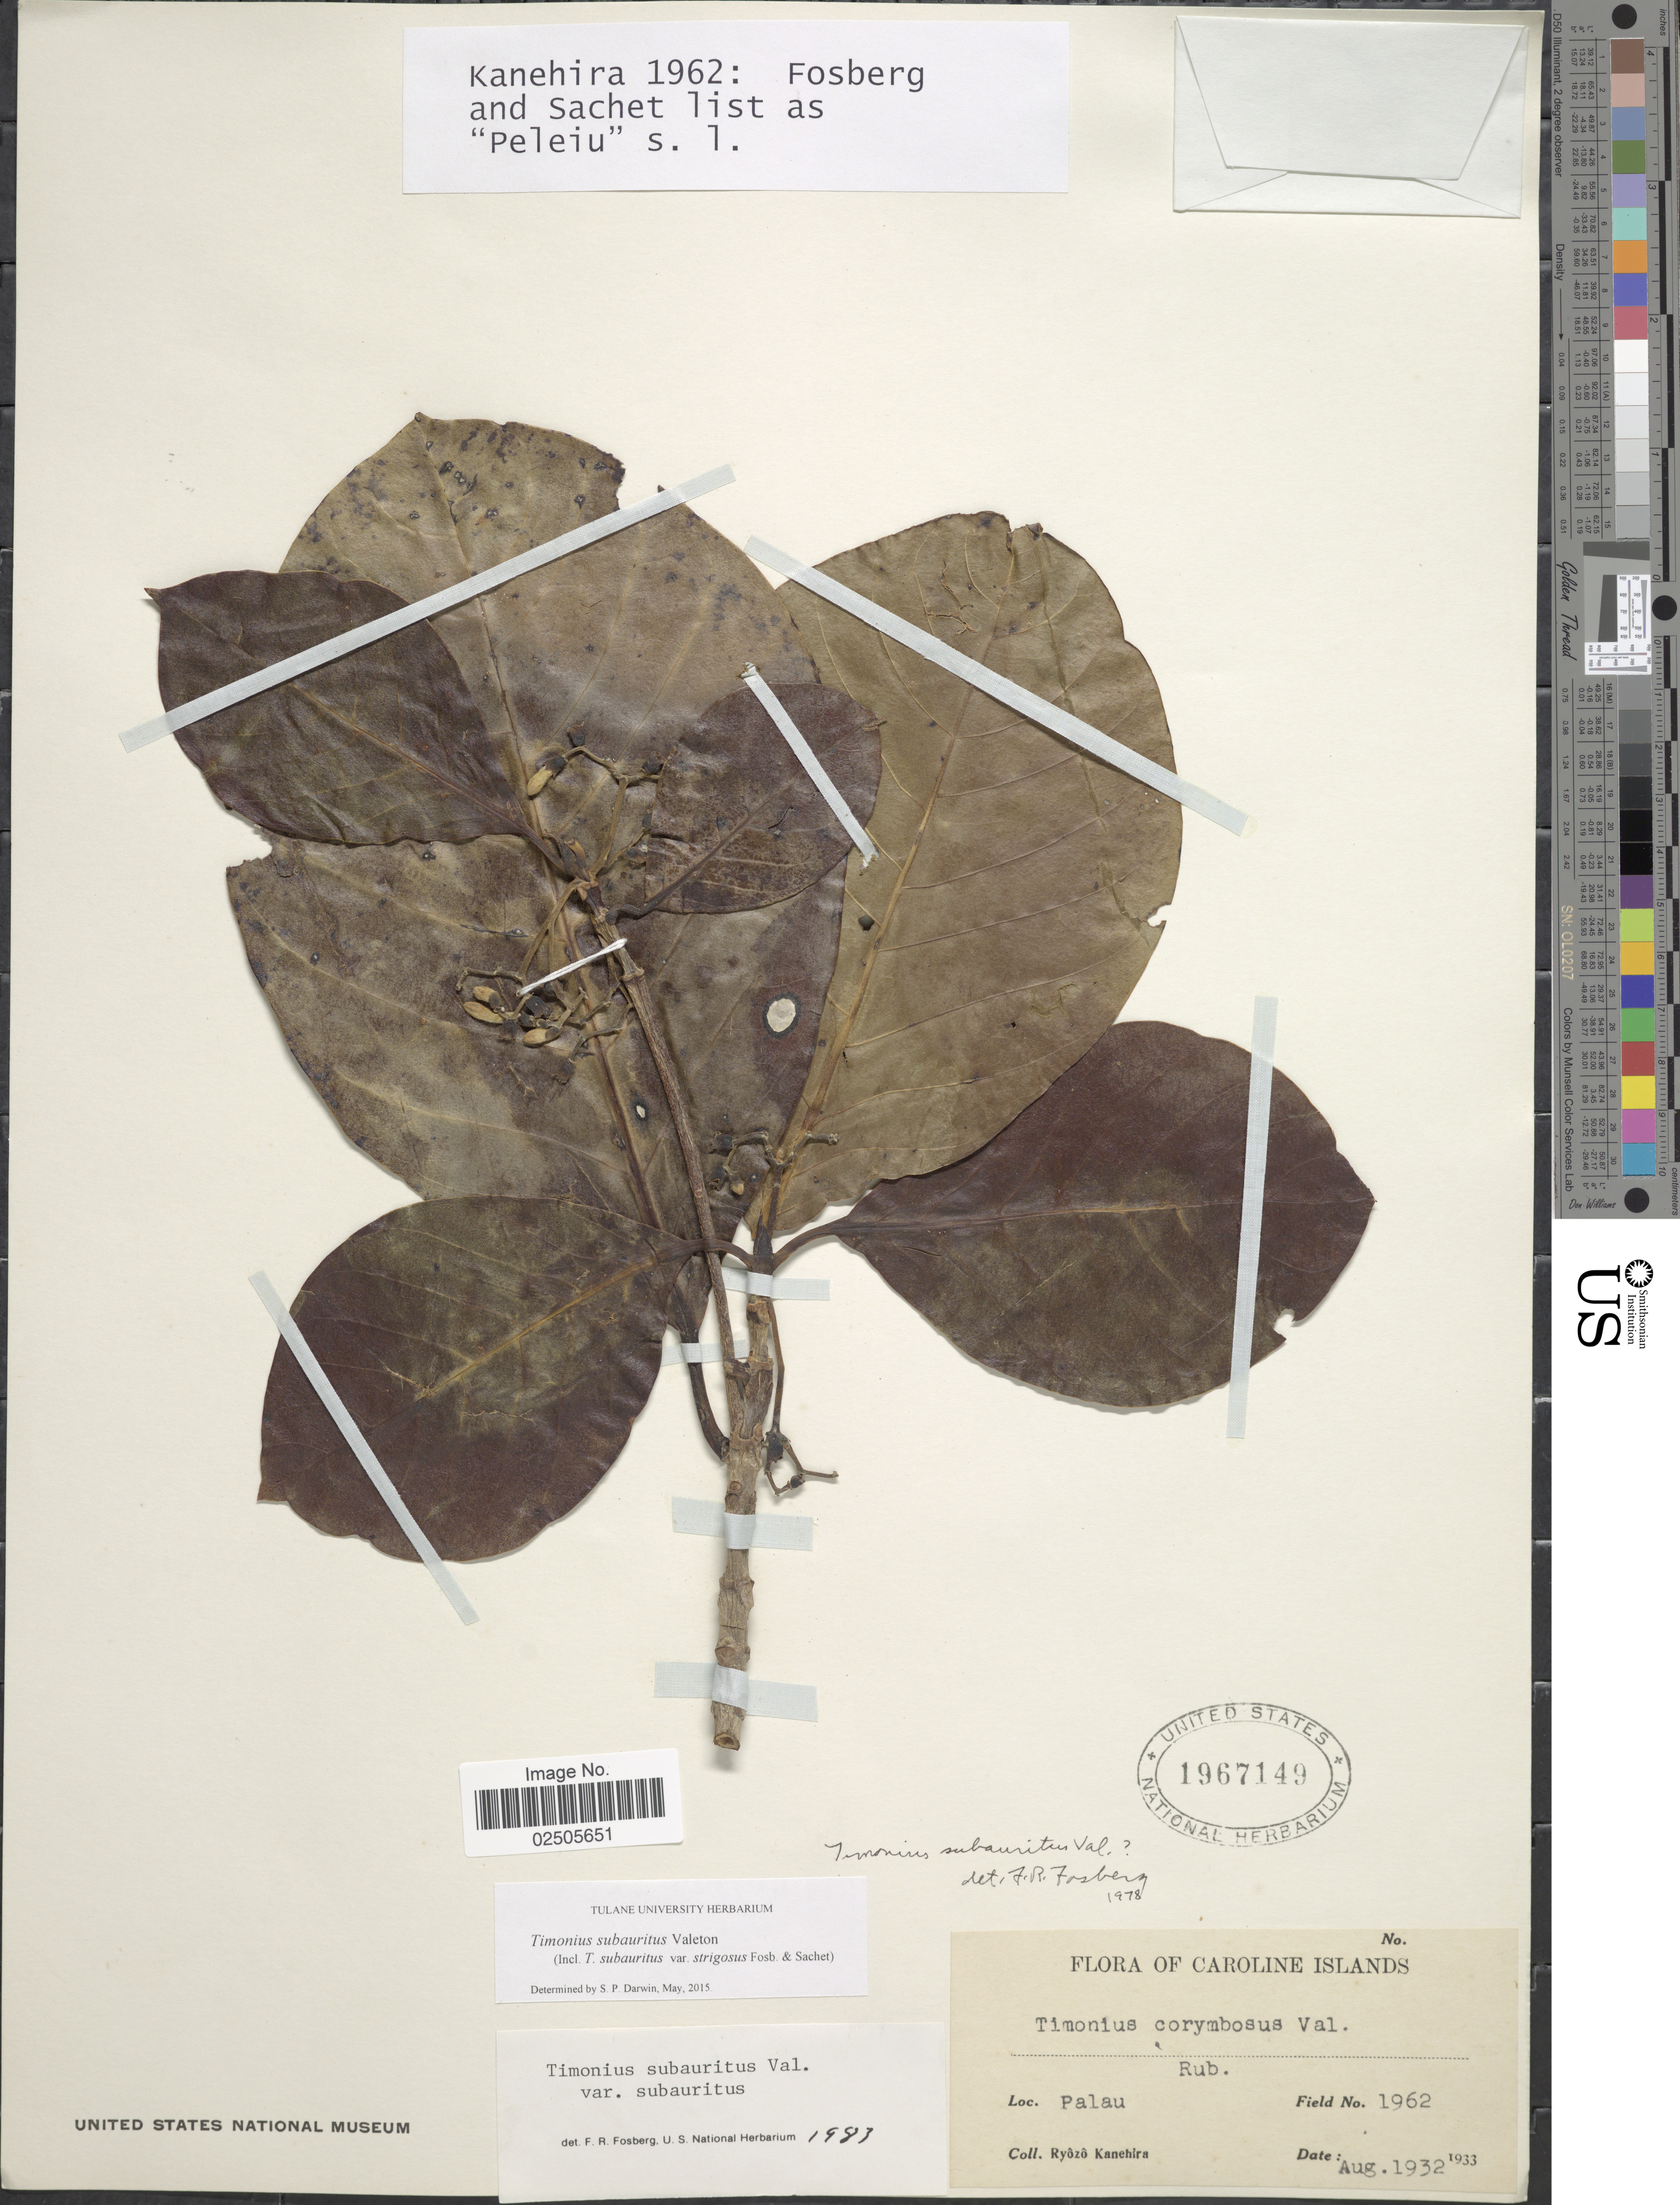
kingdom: Plantae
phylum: Tracheophyta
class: Magnoliopsida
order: Gentianales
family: Rubiaceae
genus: Timonius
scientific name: Timonius subauritus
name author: Valeton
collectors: R. Kanehira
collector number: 1962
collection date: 1932-08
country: Palau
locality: Caroline Islands, Palau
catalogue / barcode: US 1967149